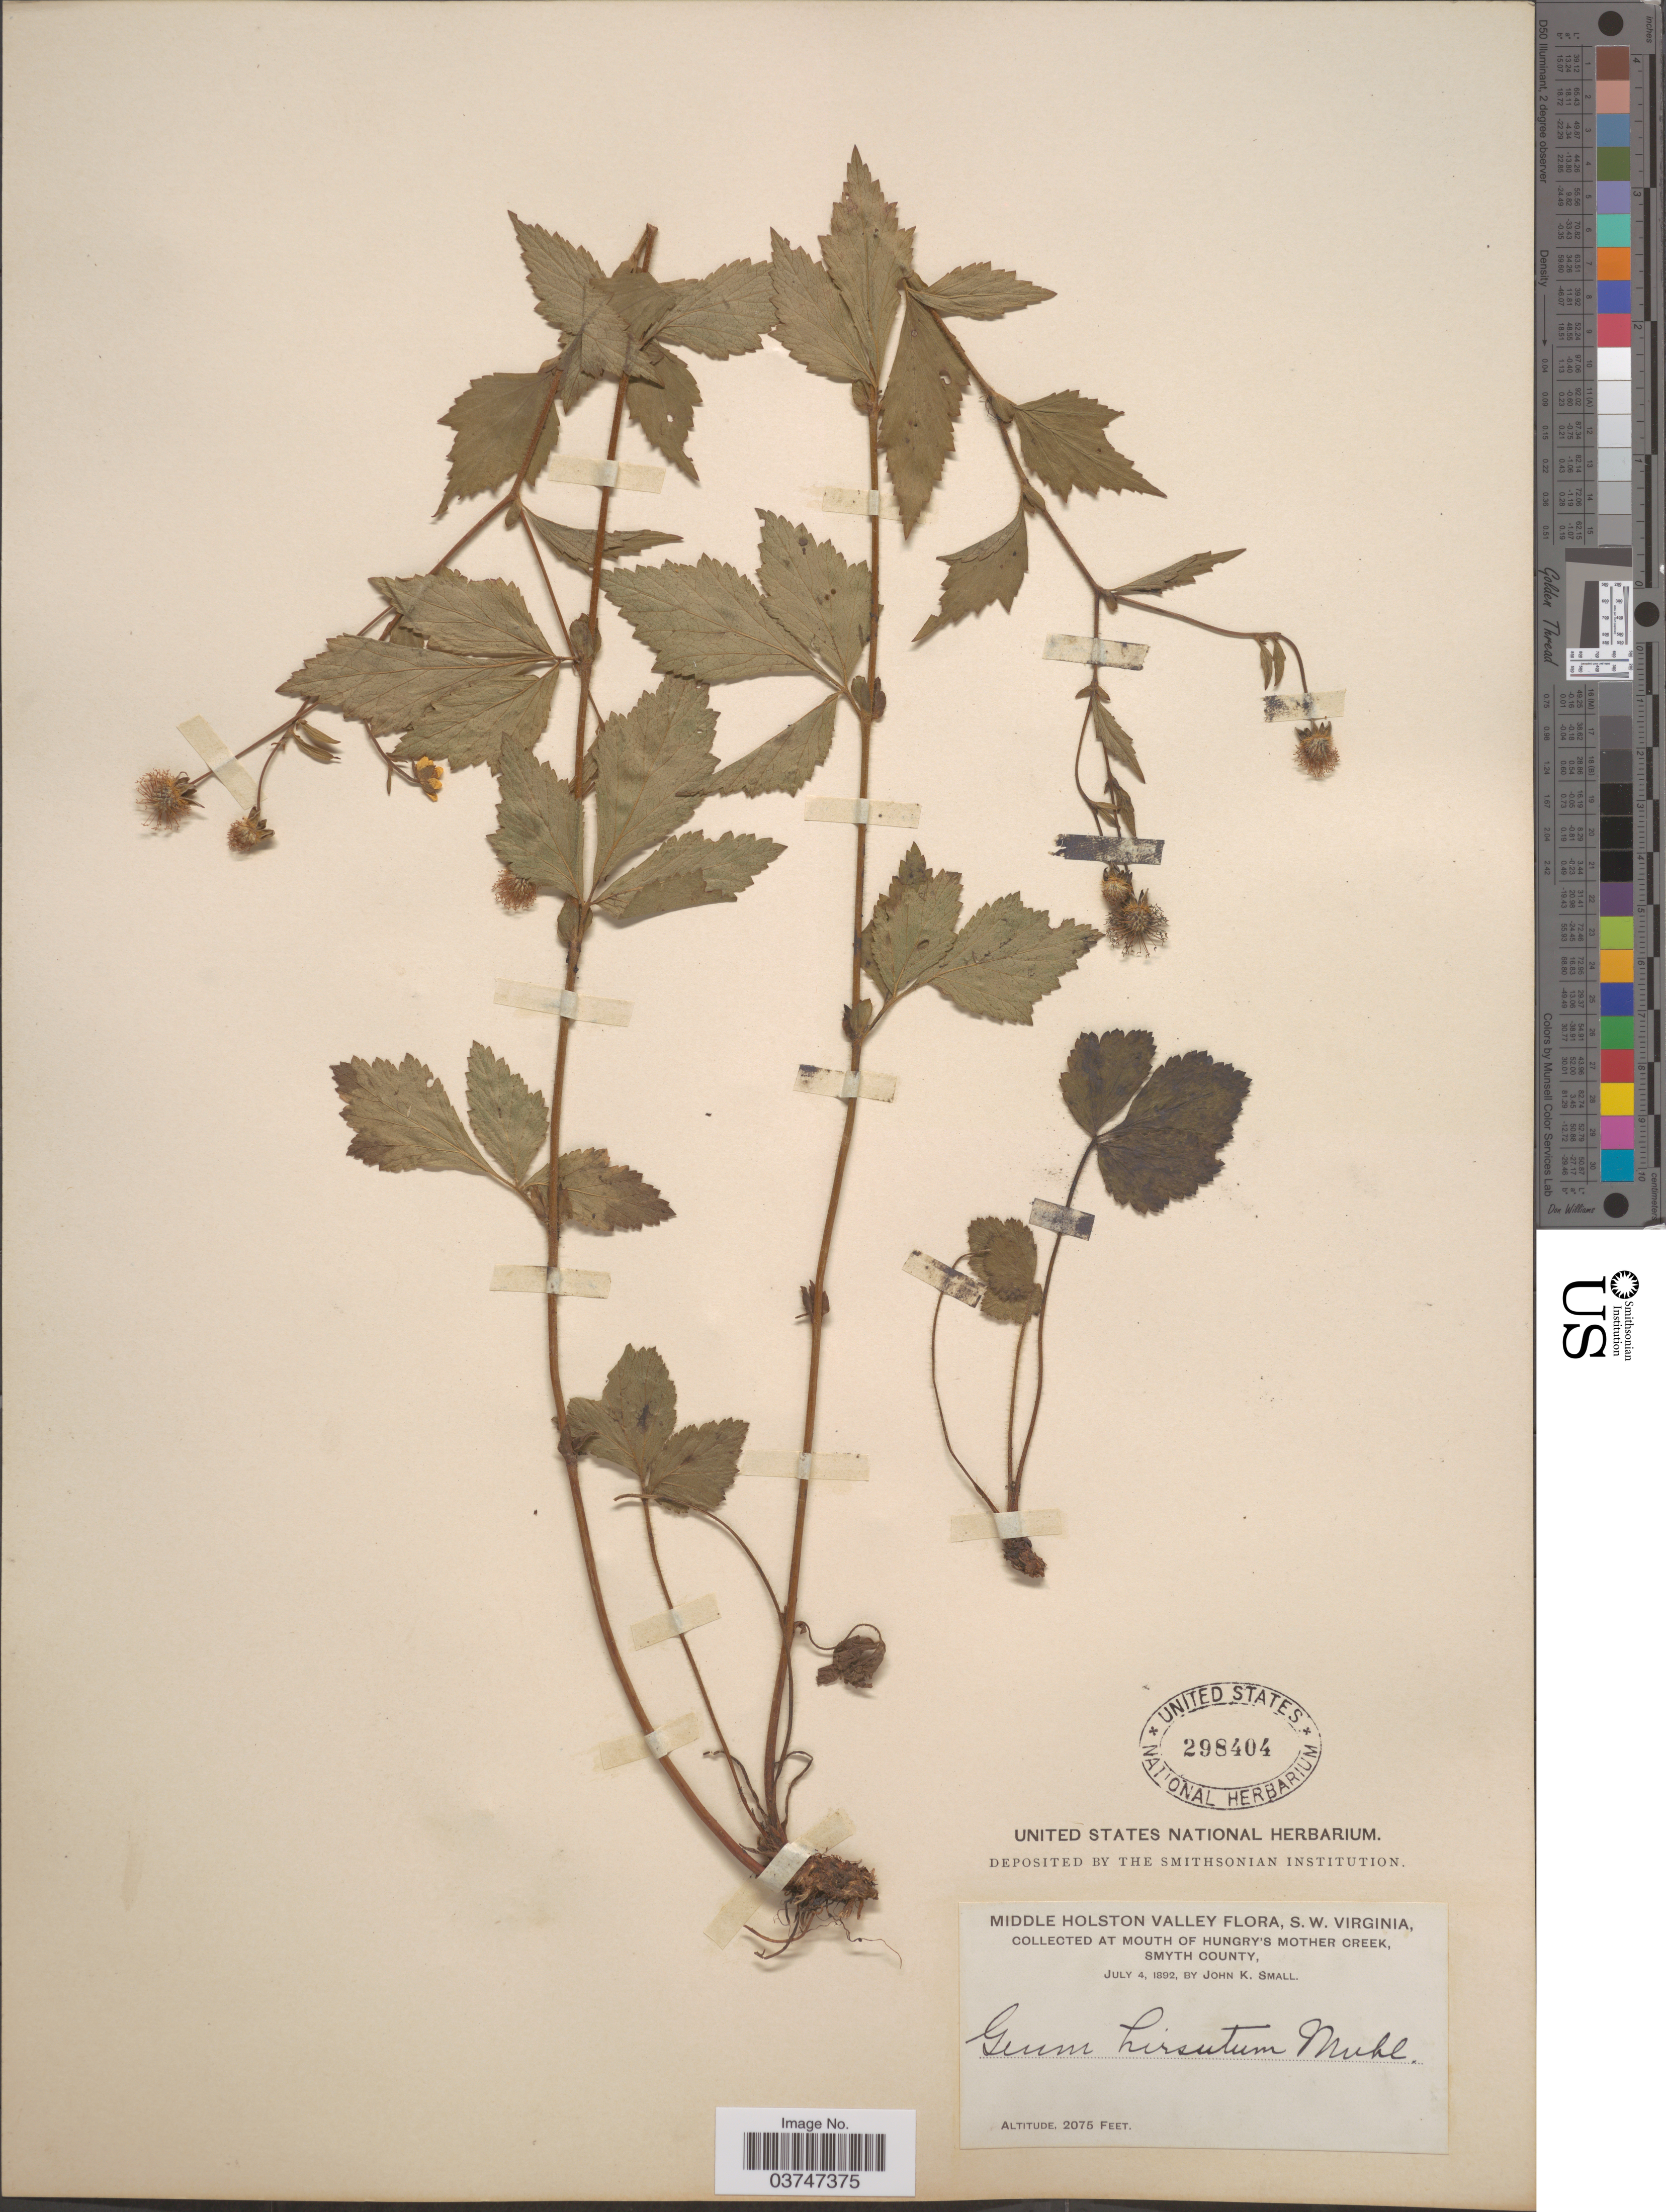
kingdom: Plantae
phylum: Tracheophyta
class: Magnoliopsida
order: Rosales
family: Rosaceae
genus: Geum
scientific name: Geum hirsutum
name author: Muhl. ex Link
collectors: J. K. Small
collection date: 1892-07-04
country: United States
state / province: Virginia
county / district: Smyth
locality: Middle Holston Valley, S. W. Virginia. Mouth of Hungry's Mother Creek, Smyth County.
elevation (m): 632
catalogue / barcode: US 298404